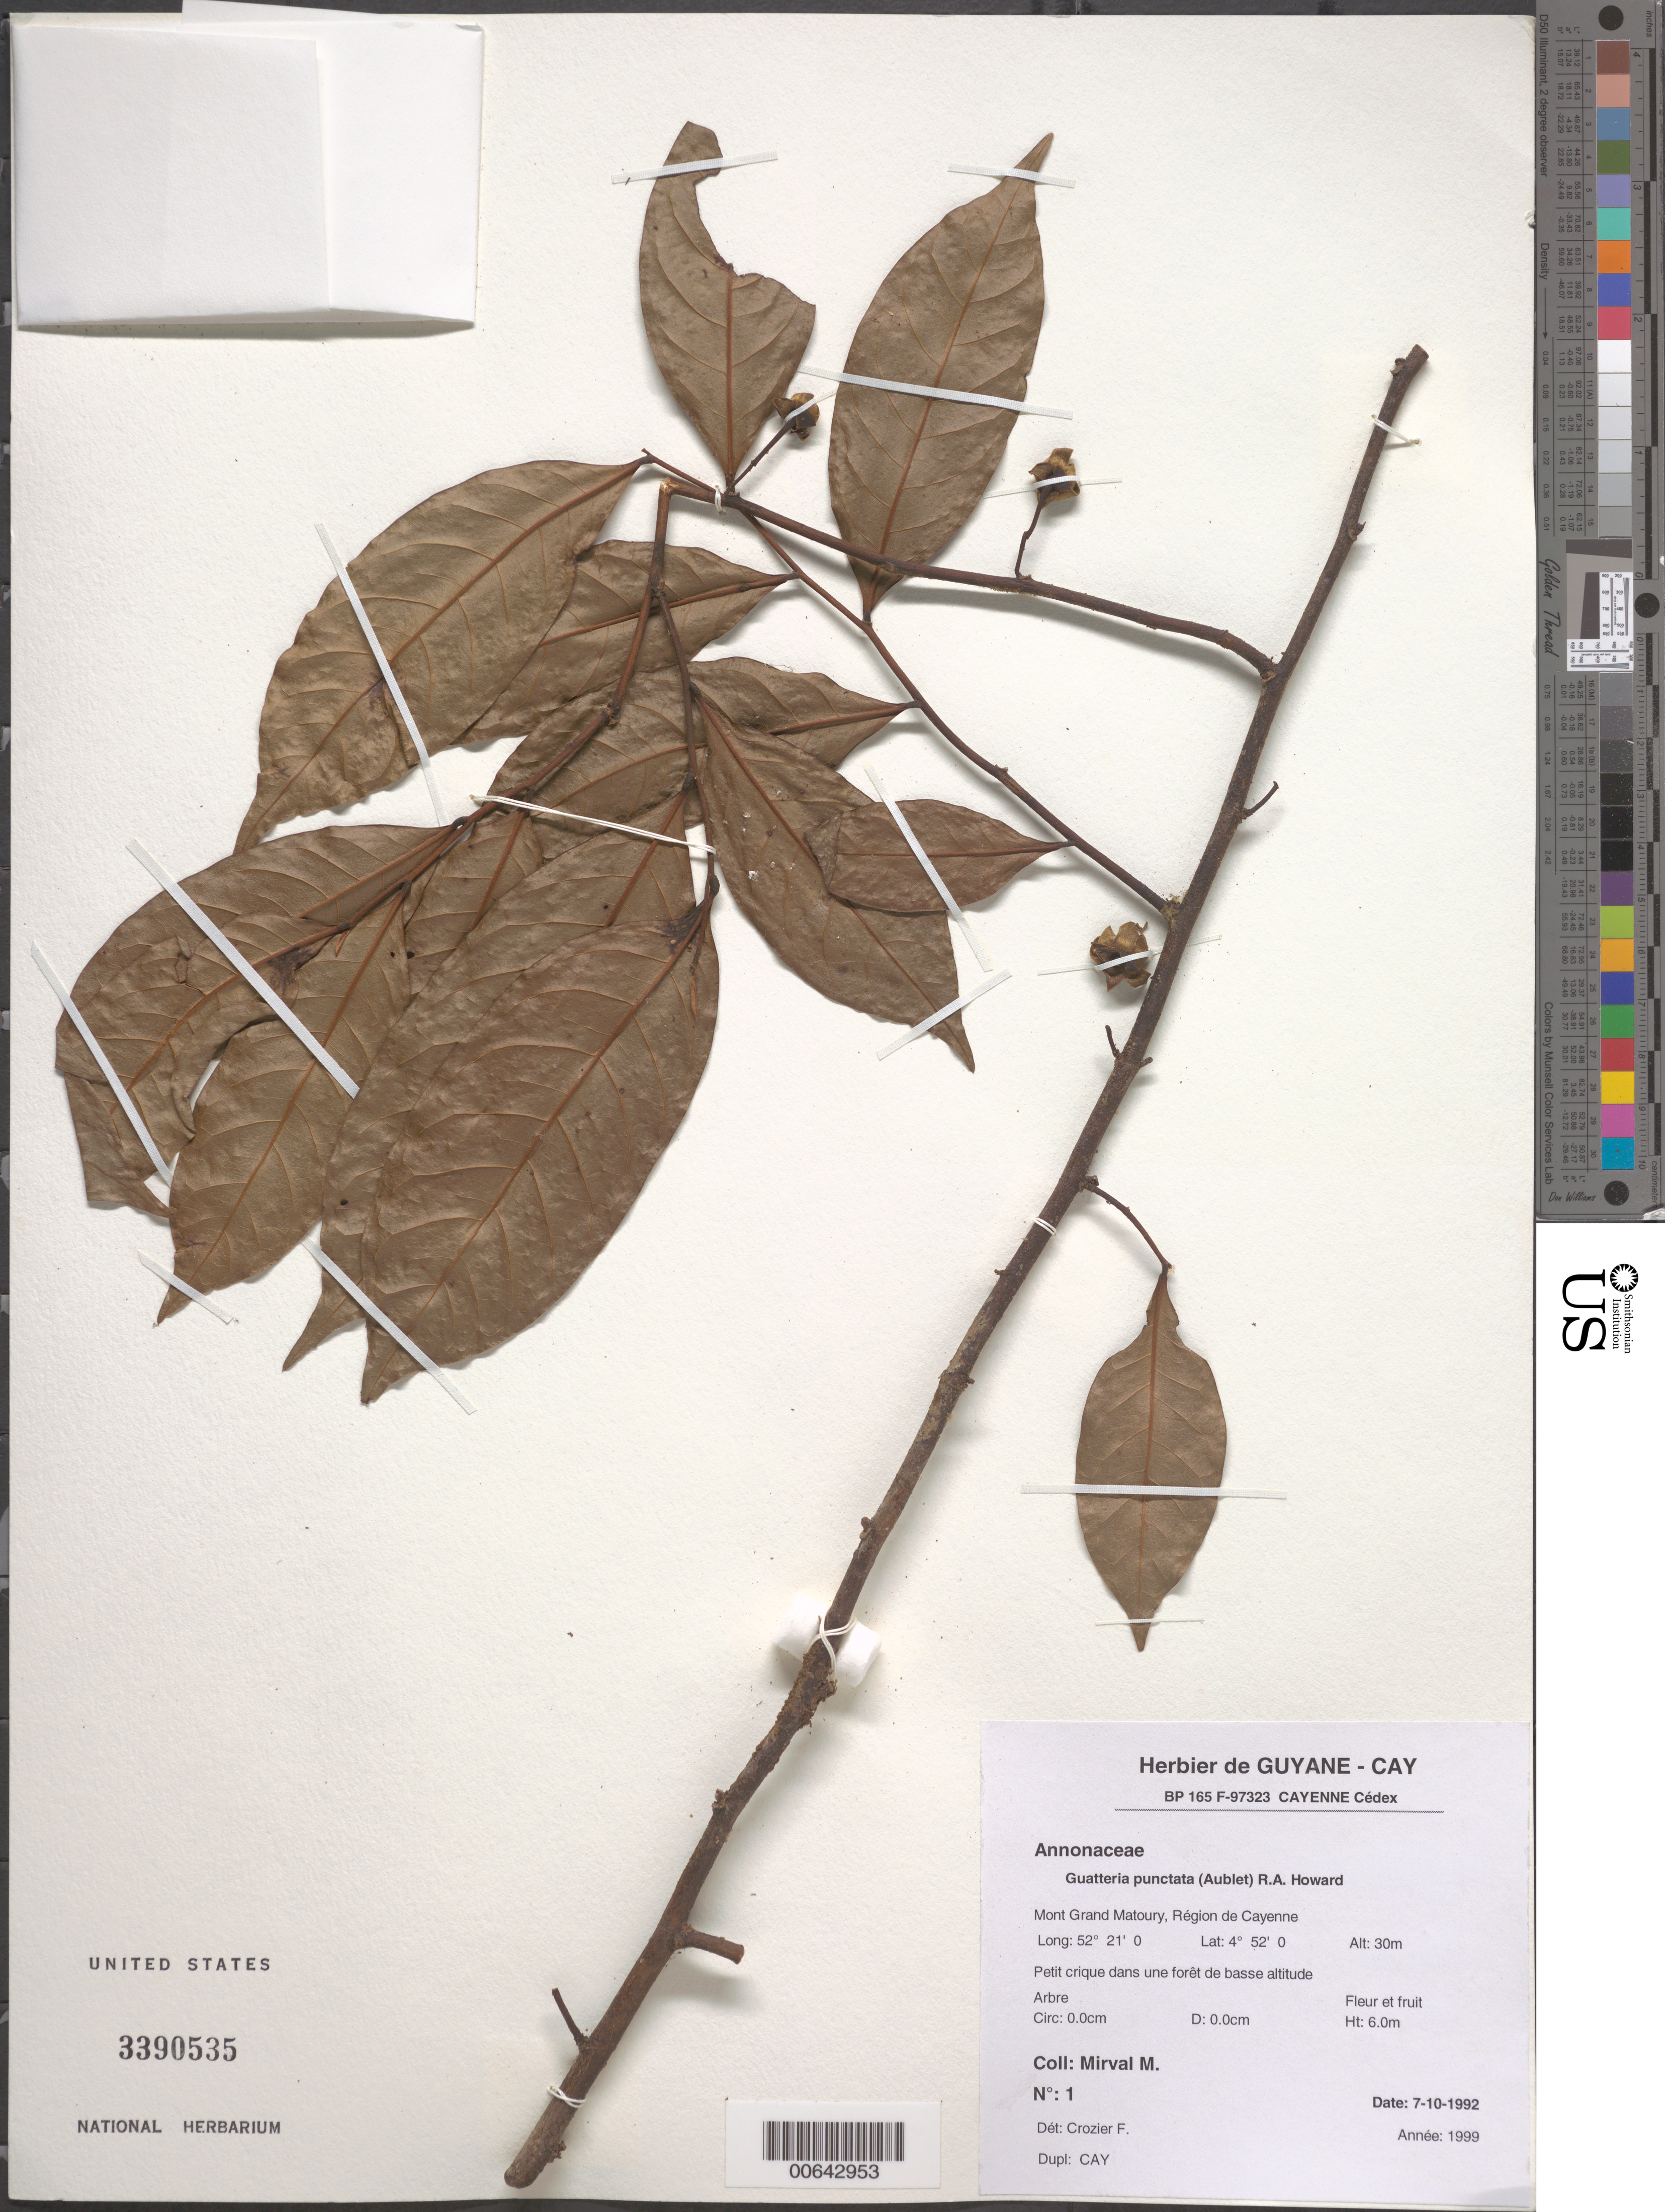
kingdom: Plantae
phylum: Tracheophyta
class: Magnoliopsida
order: Magnoliales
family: Annonaceae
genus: Guatteria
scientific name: Guatteria punctata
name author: (Aubl.) R.A. Howard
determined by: Crozier, F.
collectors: M. Mirval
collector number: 1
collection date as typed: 7-Oct-92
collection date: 1992-10-07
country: French Guiana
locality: Mont Grand Matoury, Région de Cayenne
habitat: Small creek in forest of low altitude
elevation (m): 30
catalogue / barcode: US 3390535